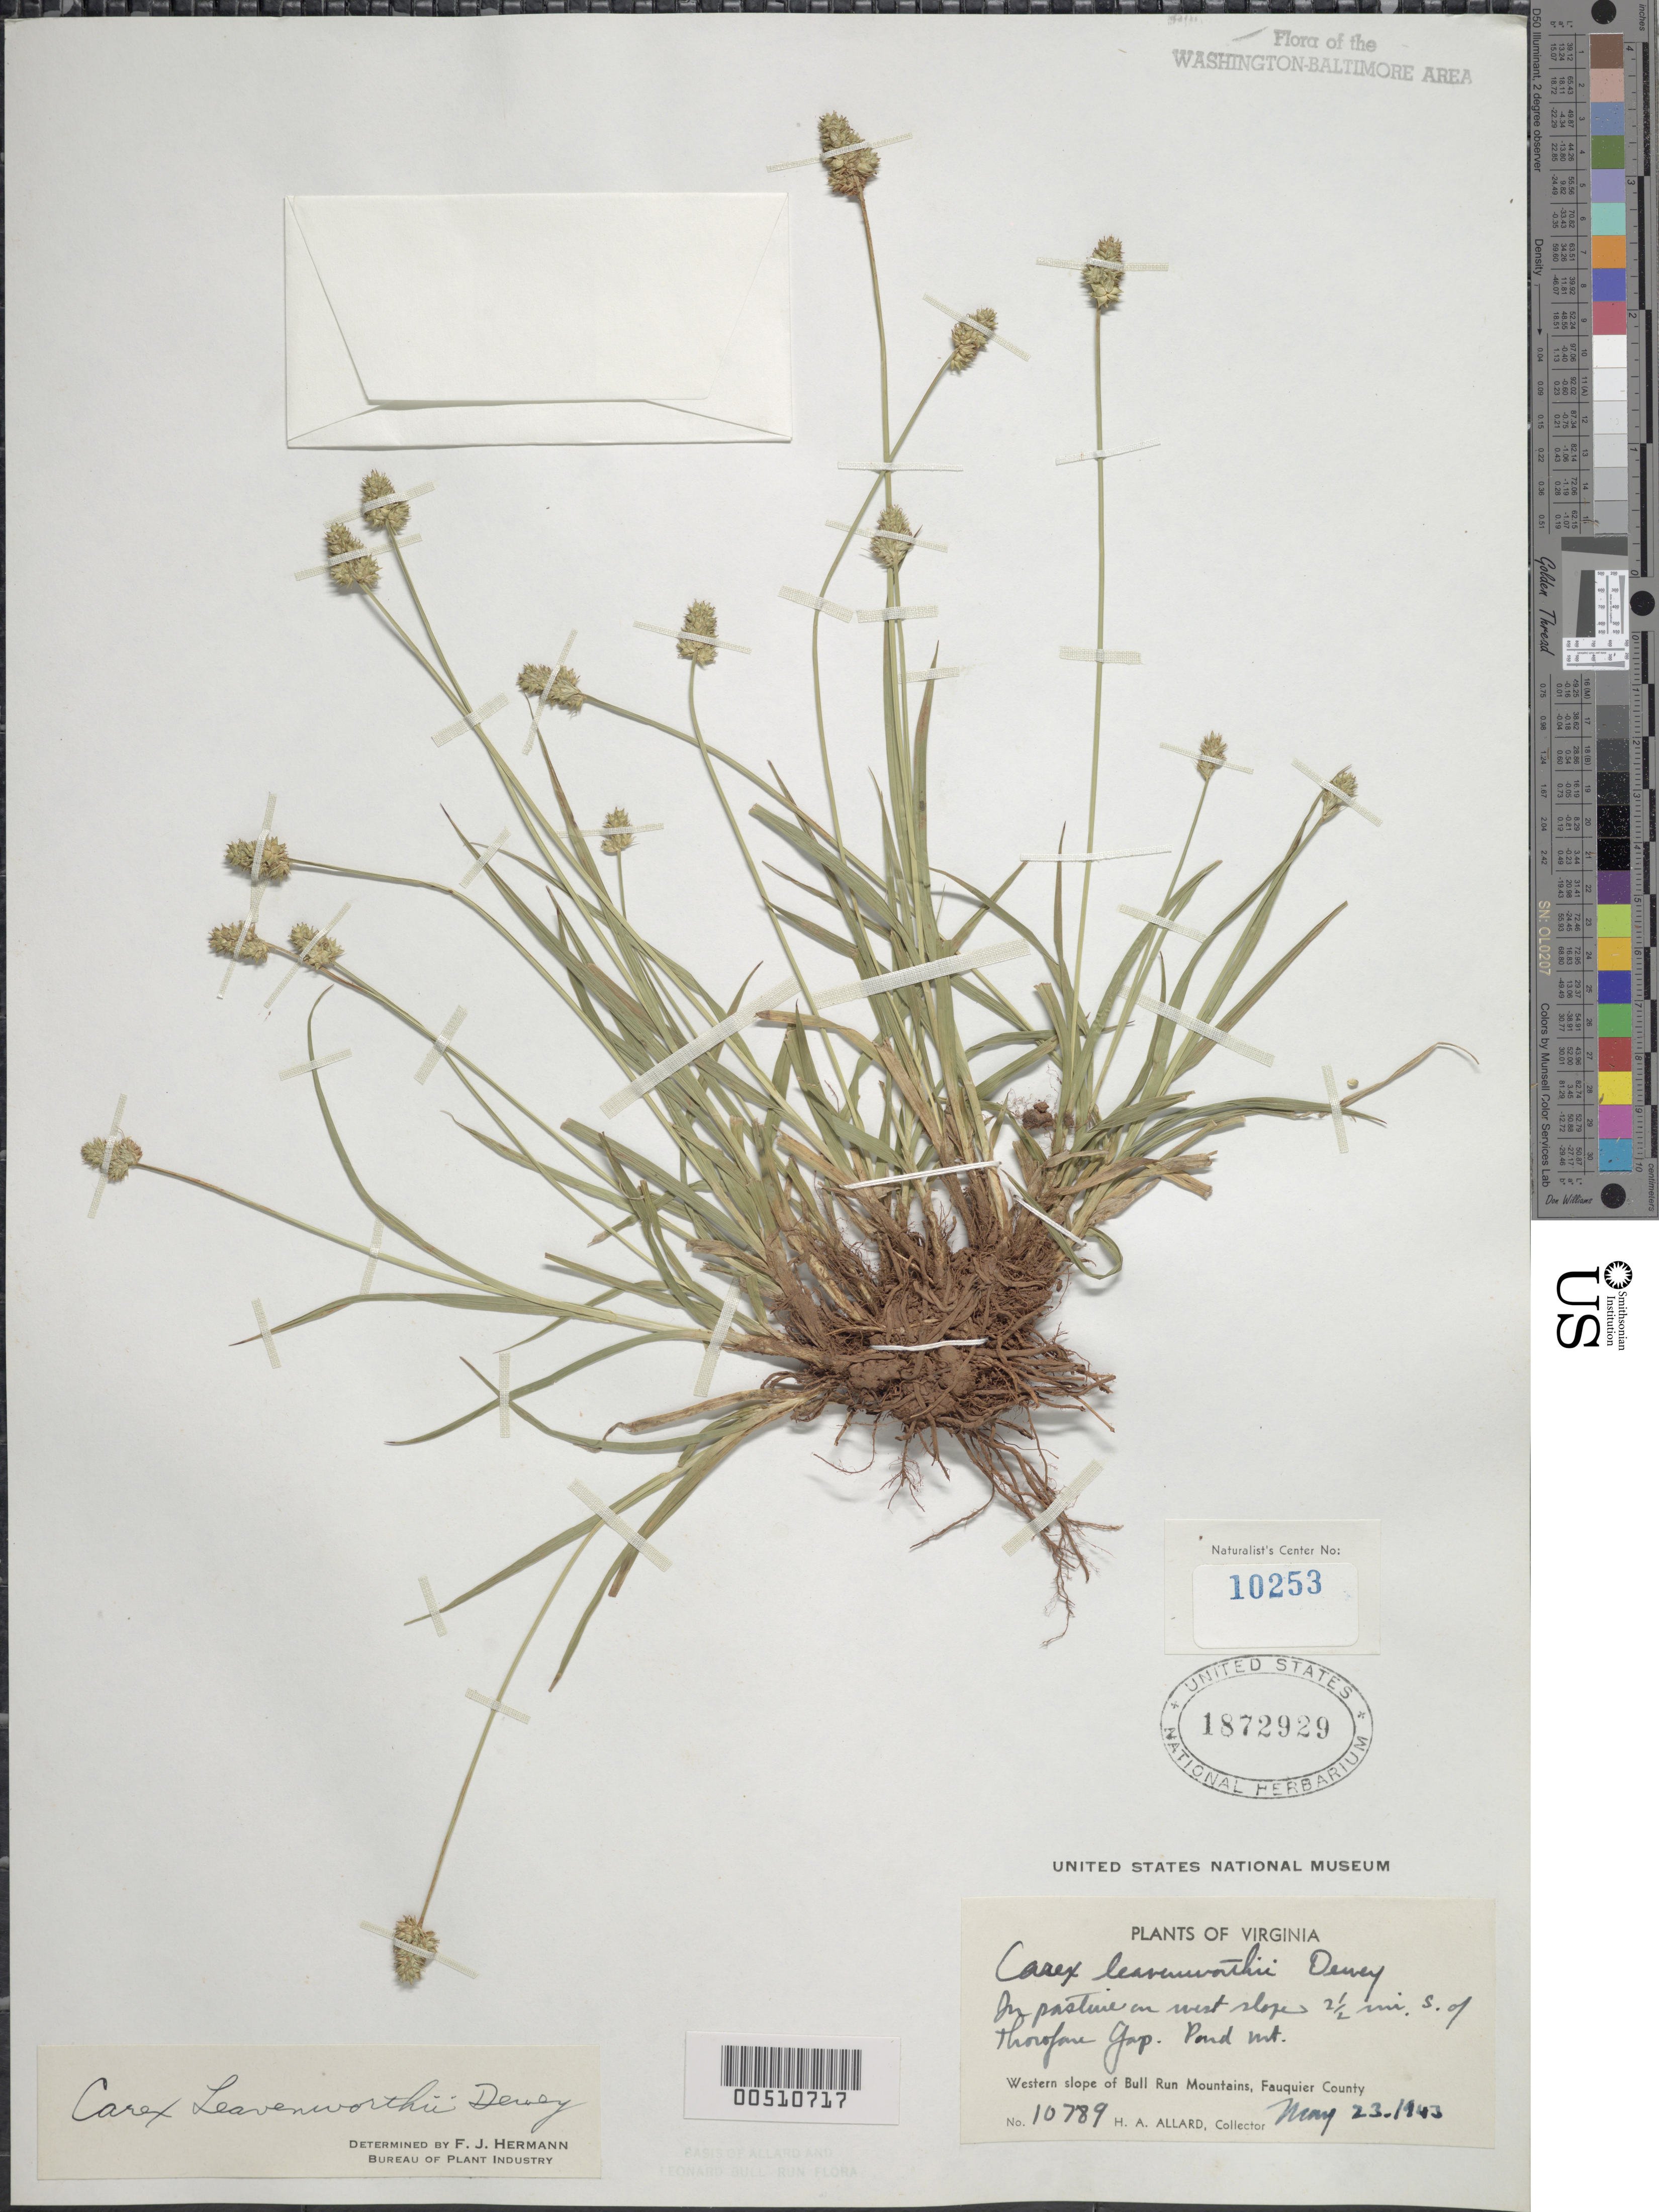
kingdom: Plantae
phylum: Tracheophyta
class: Liliopsida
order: Poales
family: Cyperaceae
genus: Carex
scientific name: Carex leavenworthii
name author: Dewey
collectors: H. A. Allard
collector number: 10789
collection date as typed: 23 May 1943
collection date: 1943-05-23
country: United States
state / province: Virginia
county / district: Fauquier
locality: S of Thorofare Gap, Pond Mt. Bull Run Mts.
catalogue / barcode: US 1872929